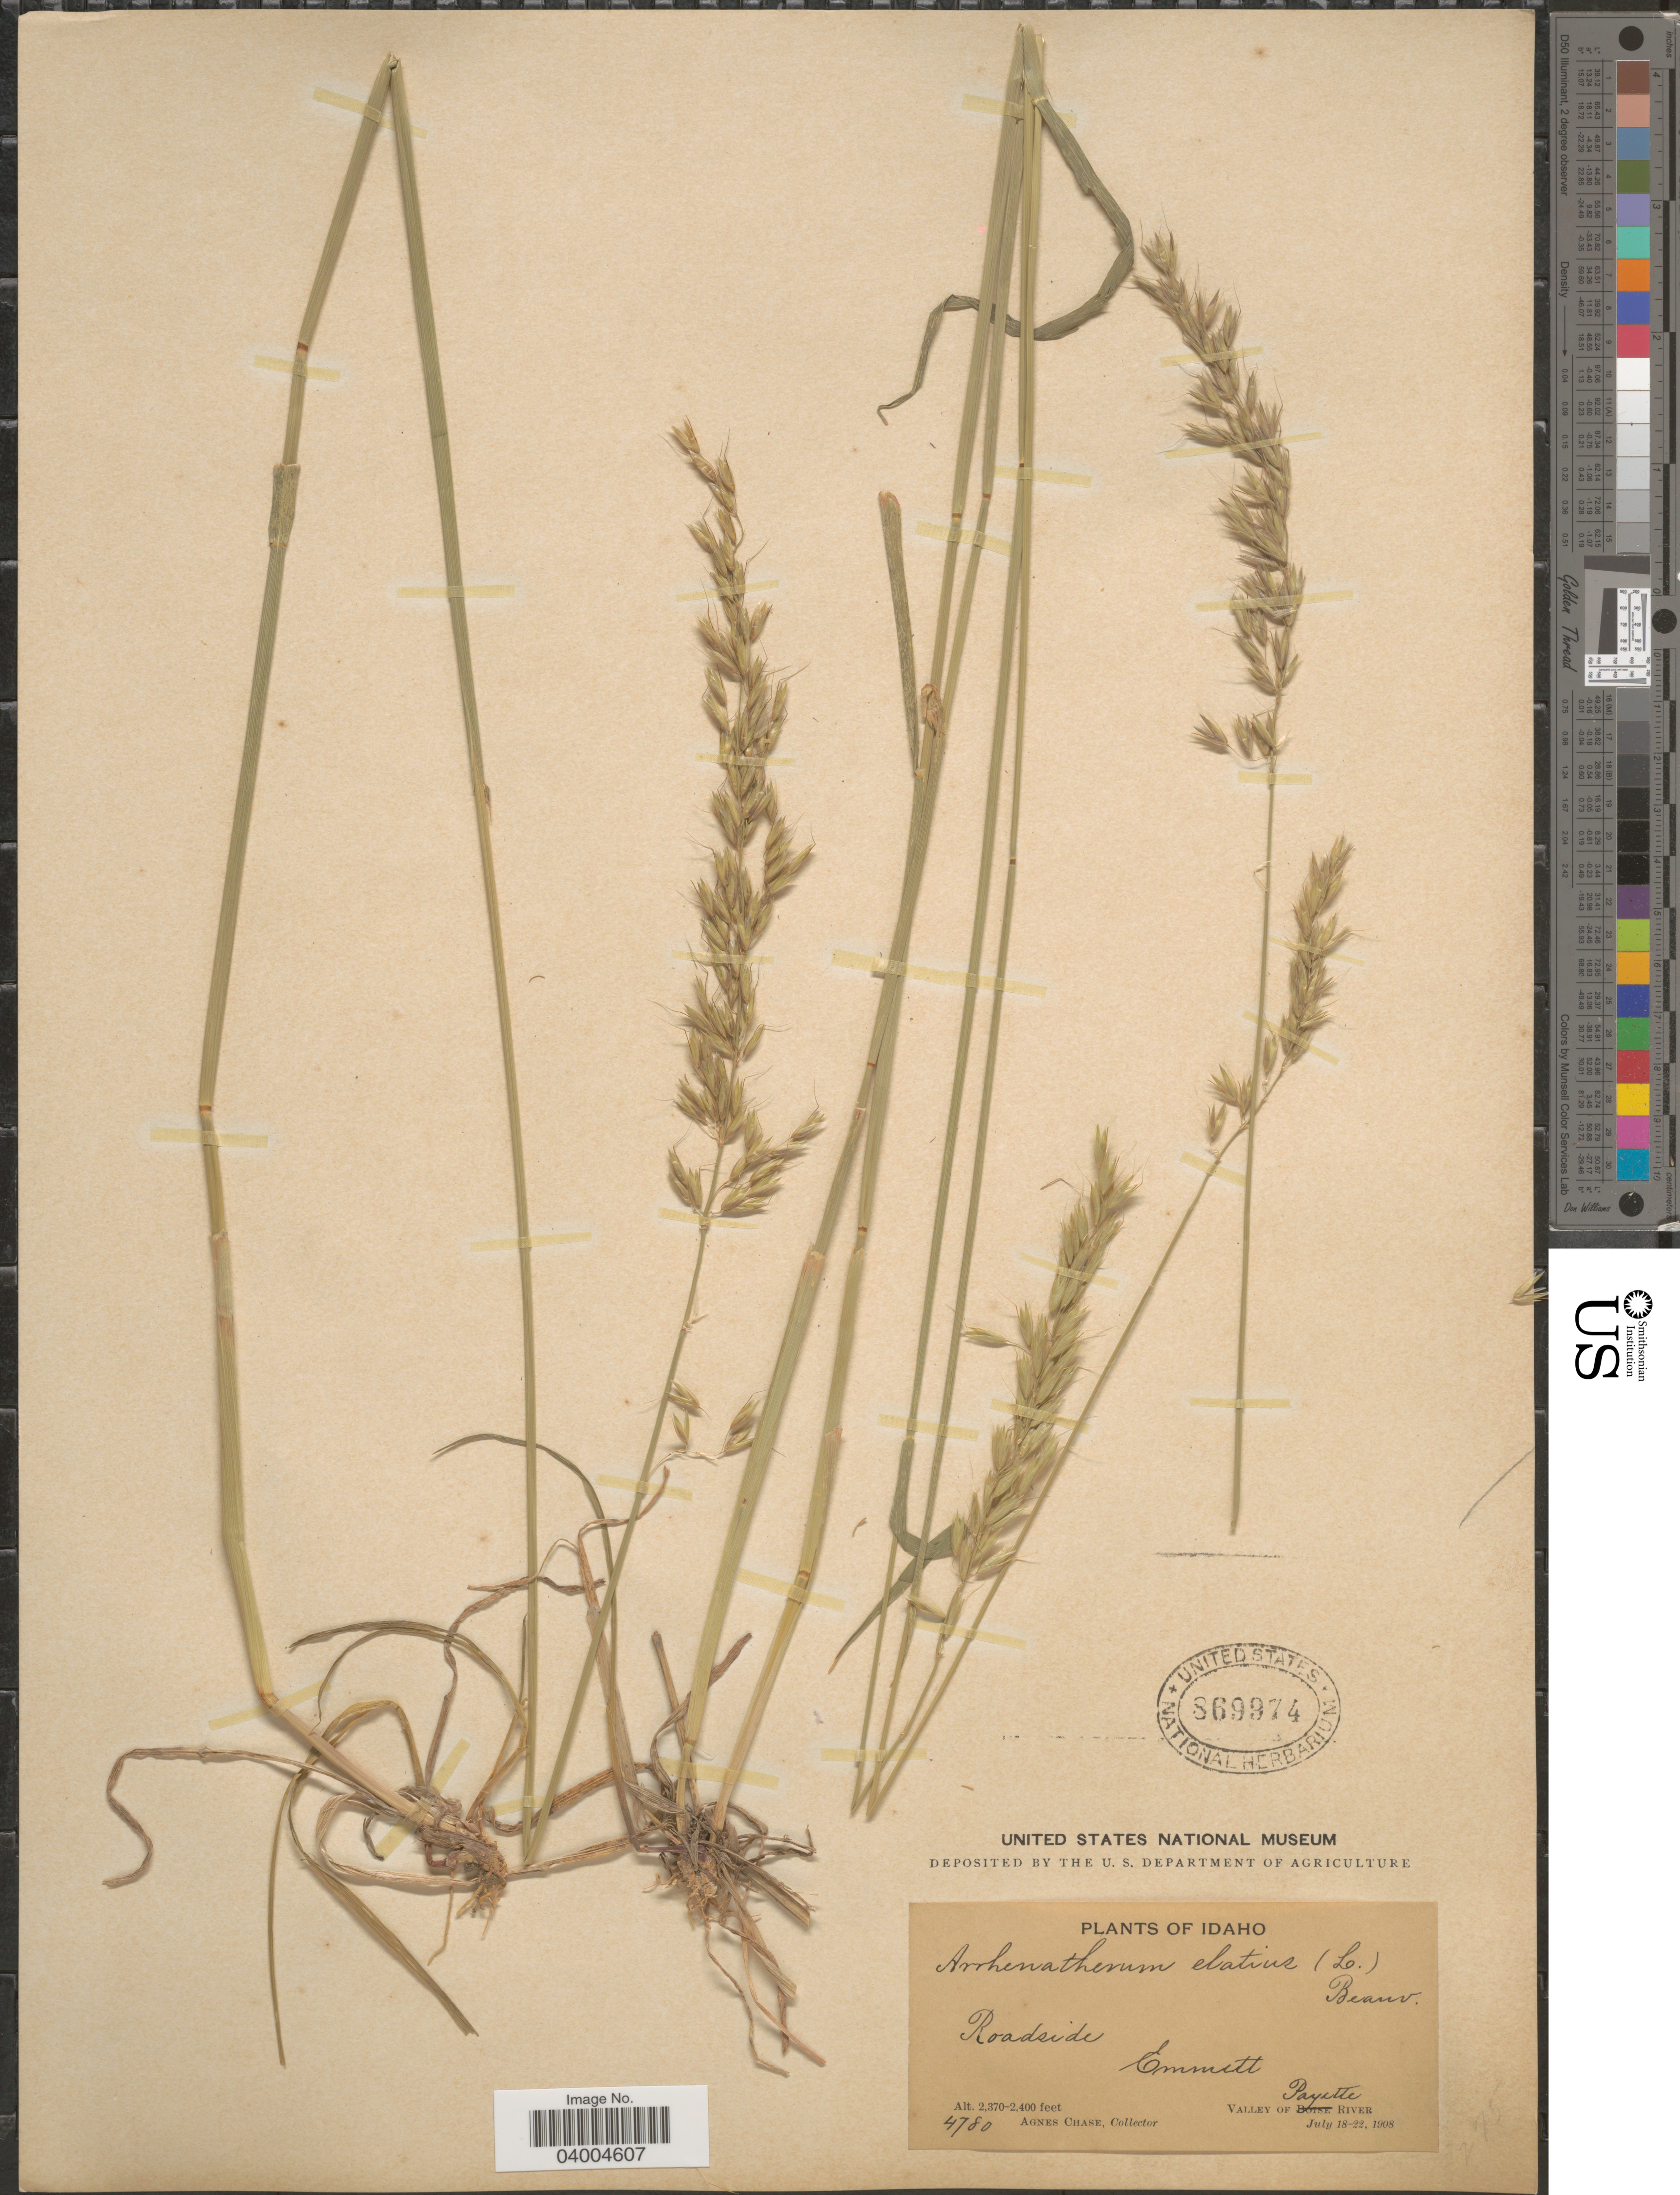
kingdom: Plantae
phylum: Tracheophyta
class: Liliopsida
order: Poales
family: Poaceae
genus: Arrhenatherum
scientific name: Arrhenatherum elatius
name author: (L.) J. Presl & C. Presl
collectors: A. Chase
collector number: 4780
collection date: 1908-07-18/1908-07-22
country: United States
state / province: Idaho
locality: Roadside. Emmett. Valley of Payette River.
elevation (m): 722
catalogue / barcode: US 869974